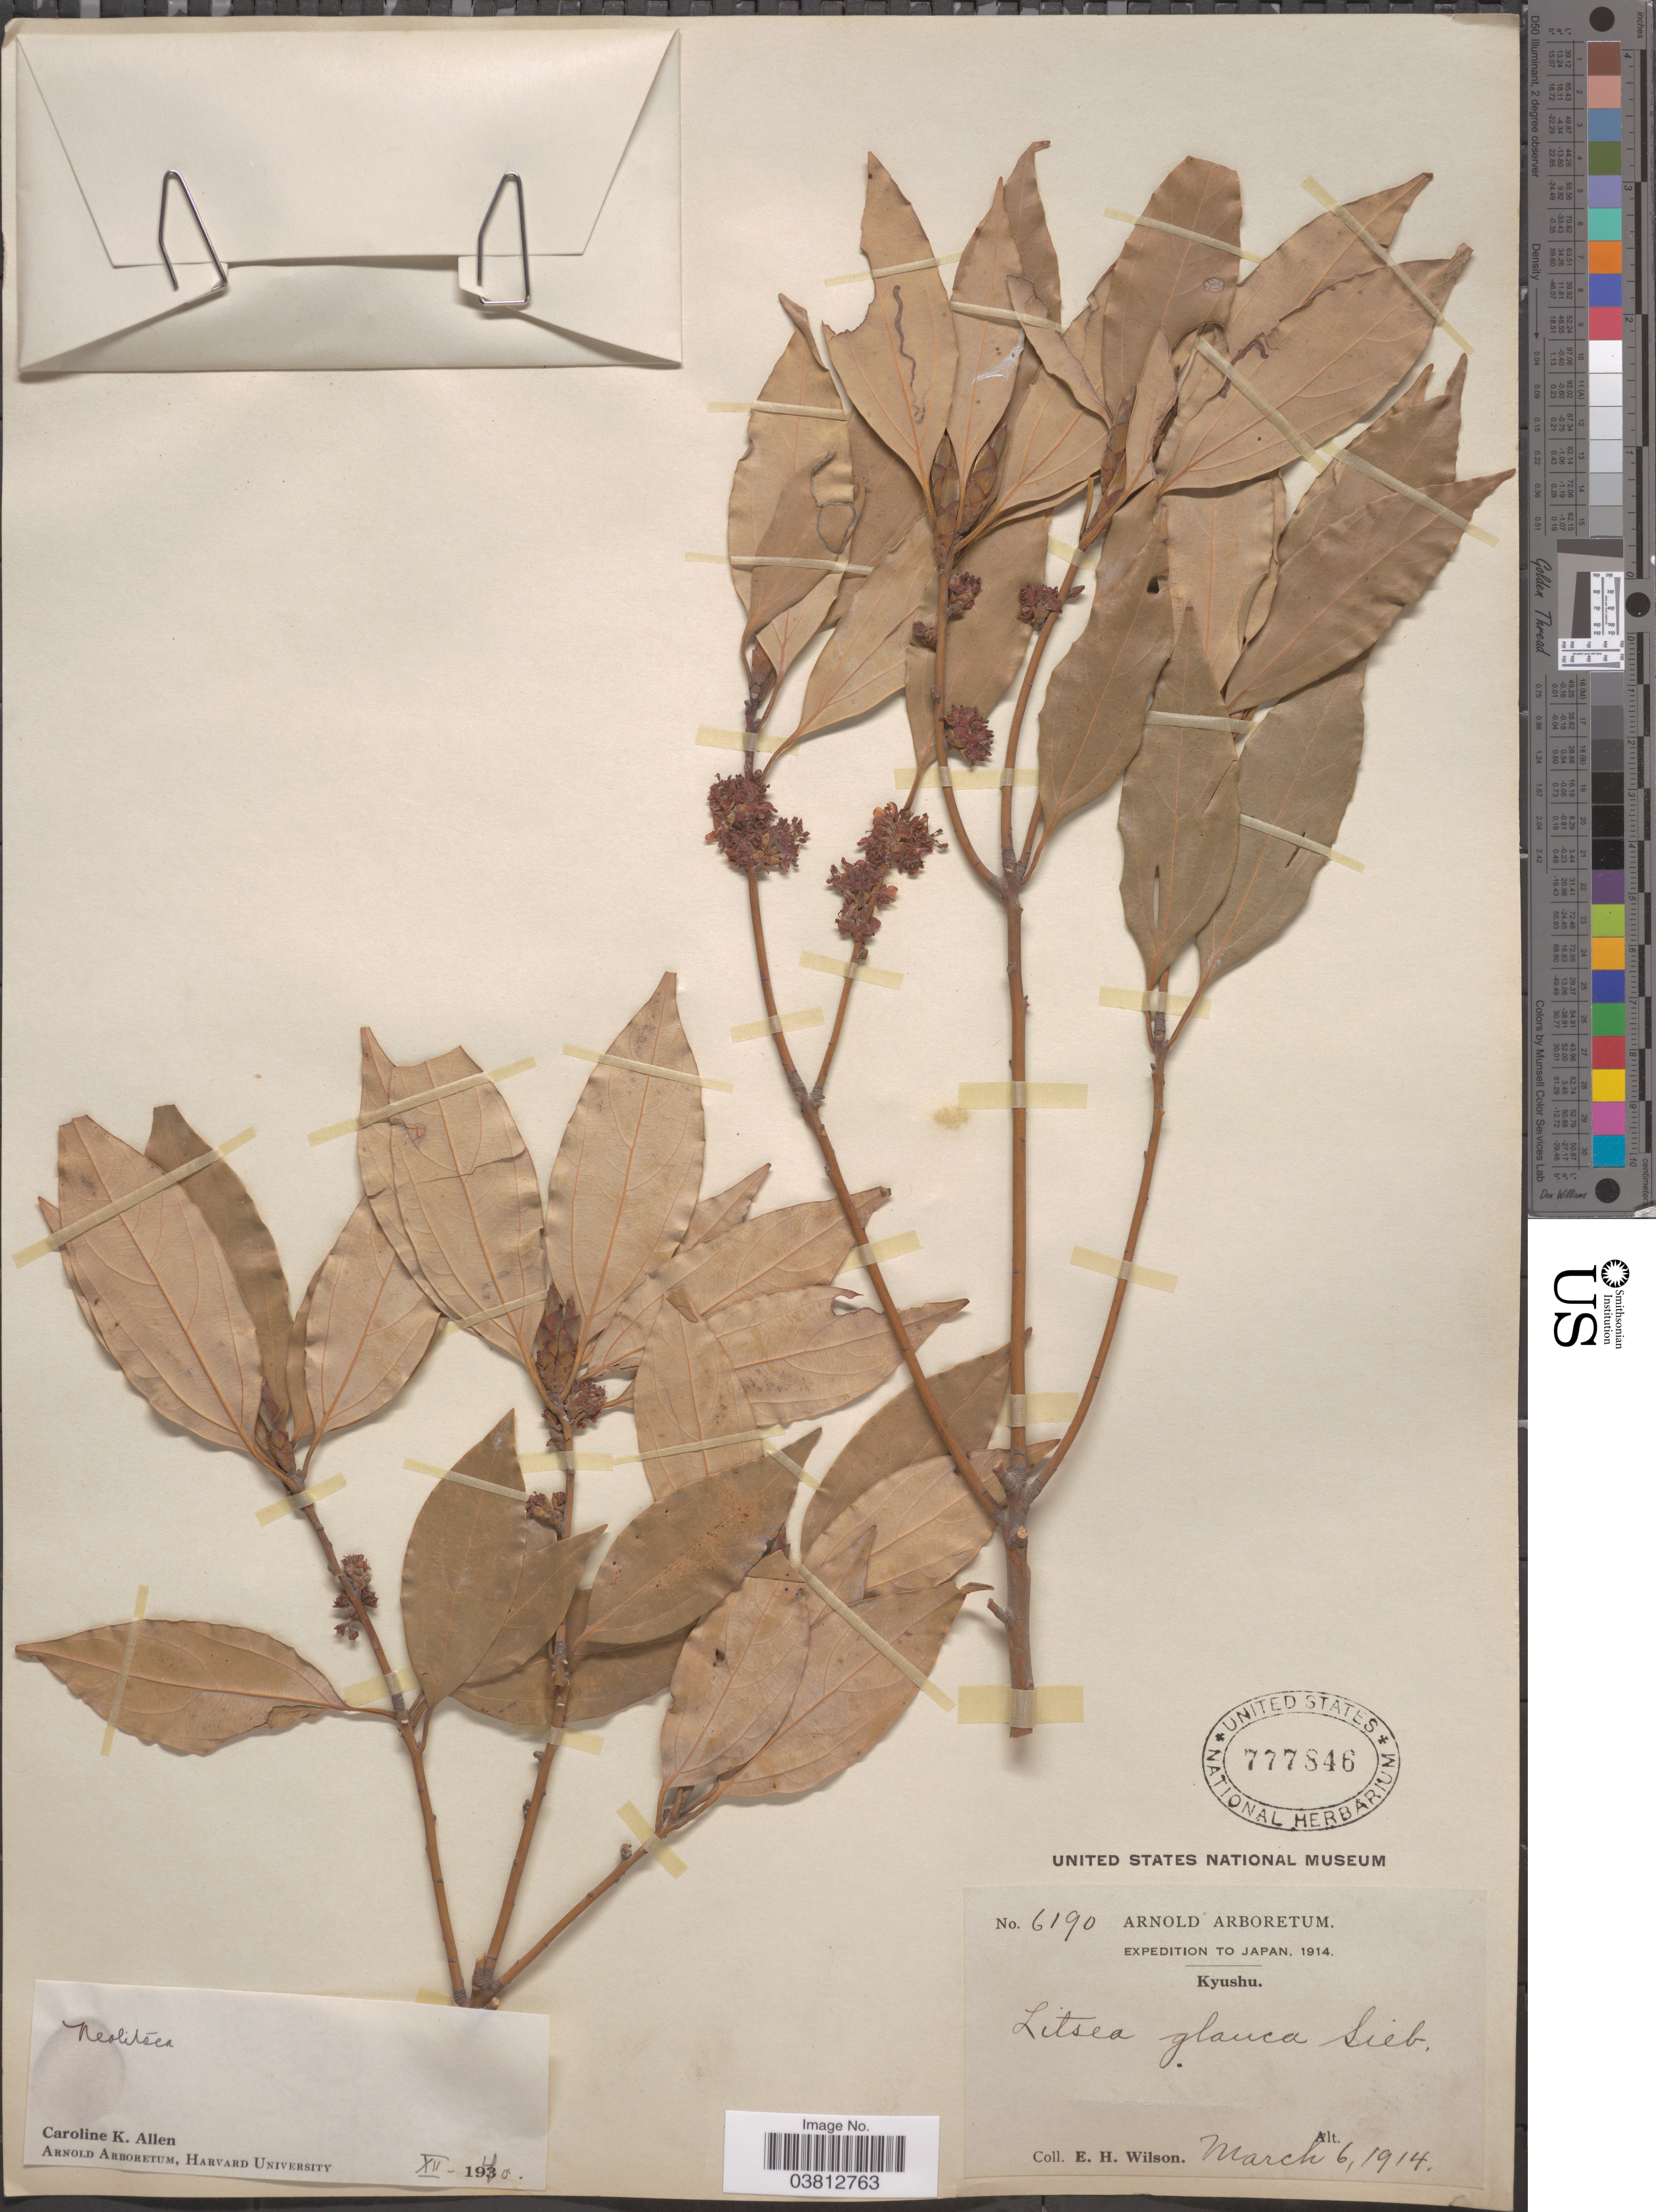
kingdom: Plantae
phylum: Tracheophyta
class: Magnoliopsida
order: Laurales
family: Lauraceae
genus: Neolitsea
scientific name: Neolitsea sericea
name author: (Blume) Koidz.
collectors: E. Wilson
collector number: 6190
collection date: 1914-03-06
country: Japan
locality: Kyushu.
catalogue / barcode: US 777846